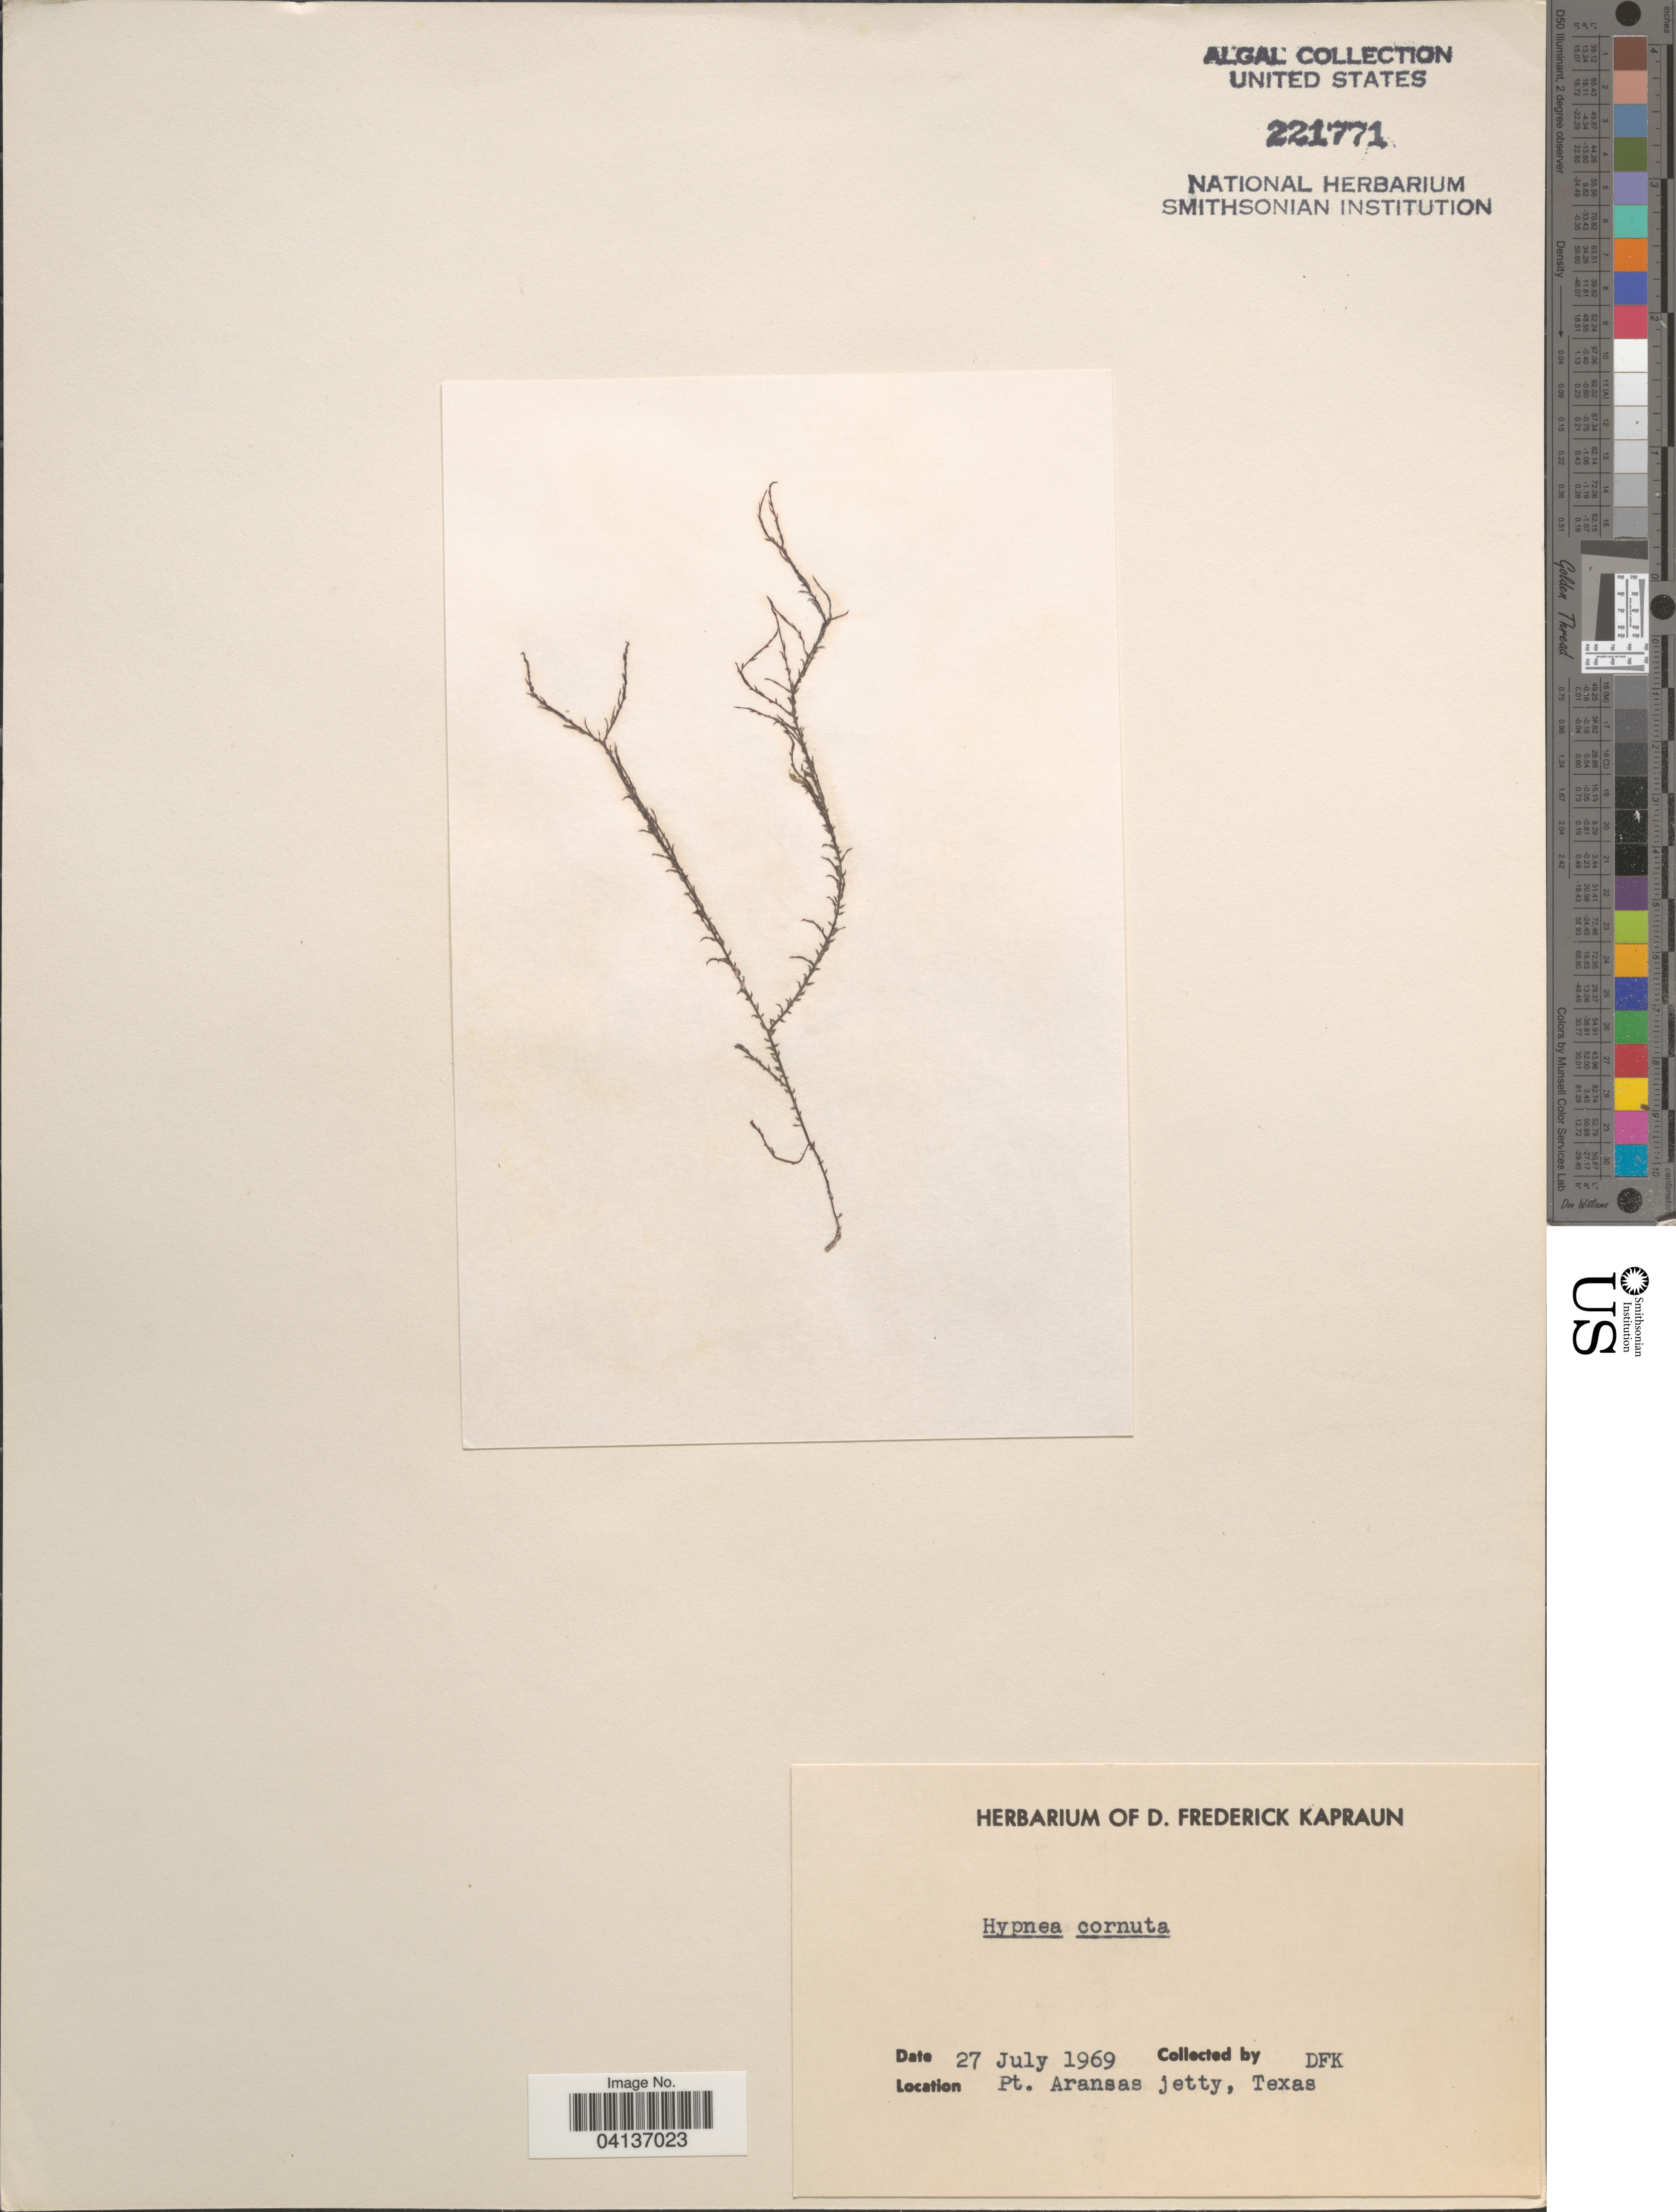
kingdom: Plantae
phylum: Rhodophyta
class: Florideophyceae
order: Gigartinales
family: Cystocloniaceae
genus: Hypnea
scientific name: Hypnea cornuta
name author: (Kütz.) J. Agardh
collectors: D. F. Kapraun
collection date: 1969-07-27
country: United States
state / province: Texas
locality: Pt. Aransas jetty.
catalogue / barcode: US 221771